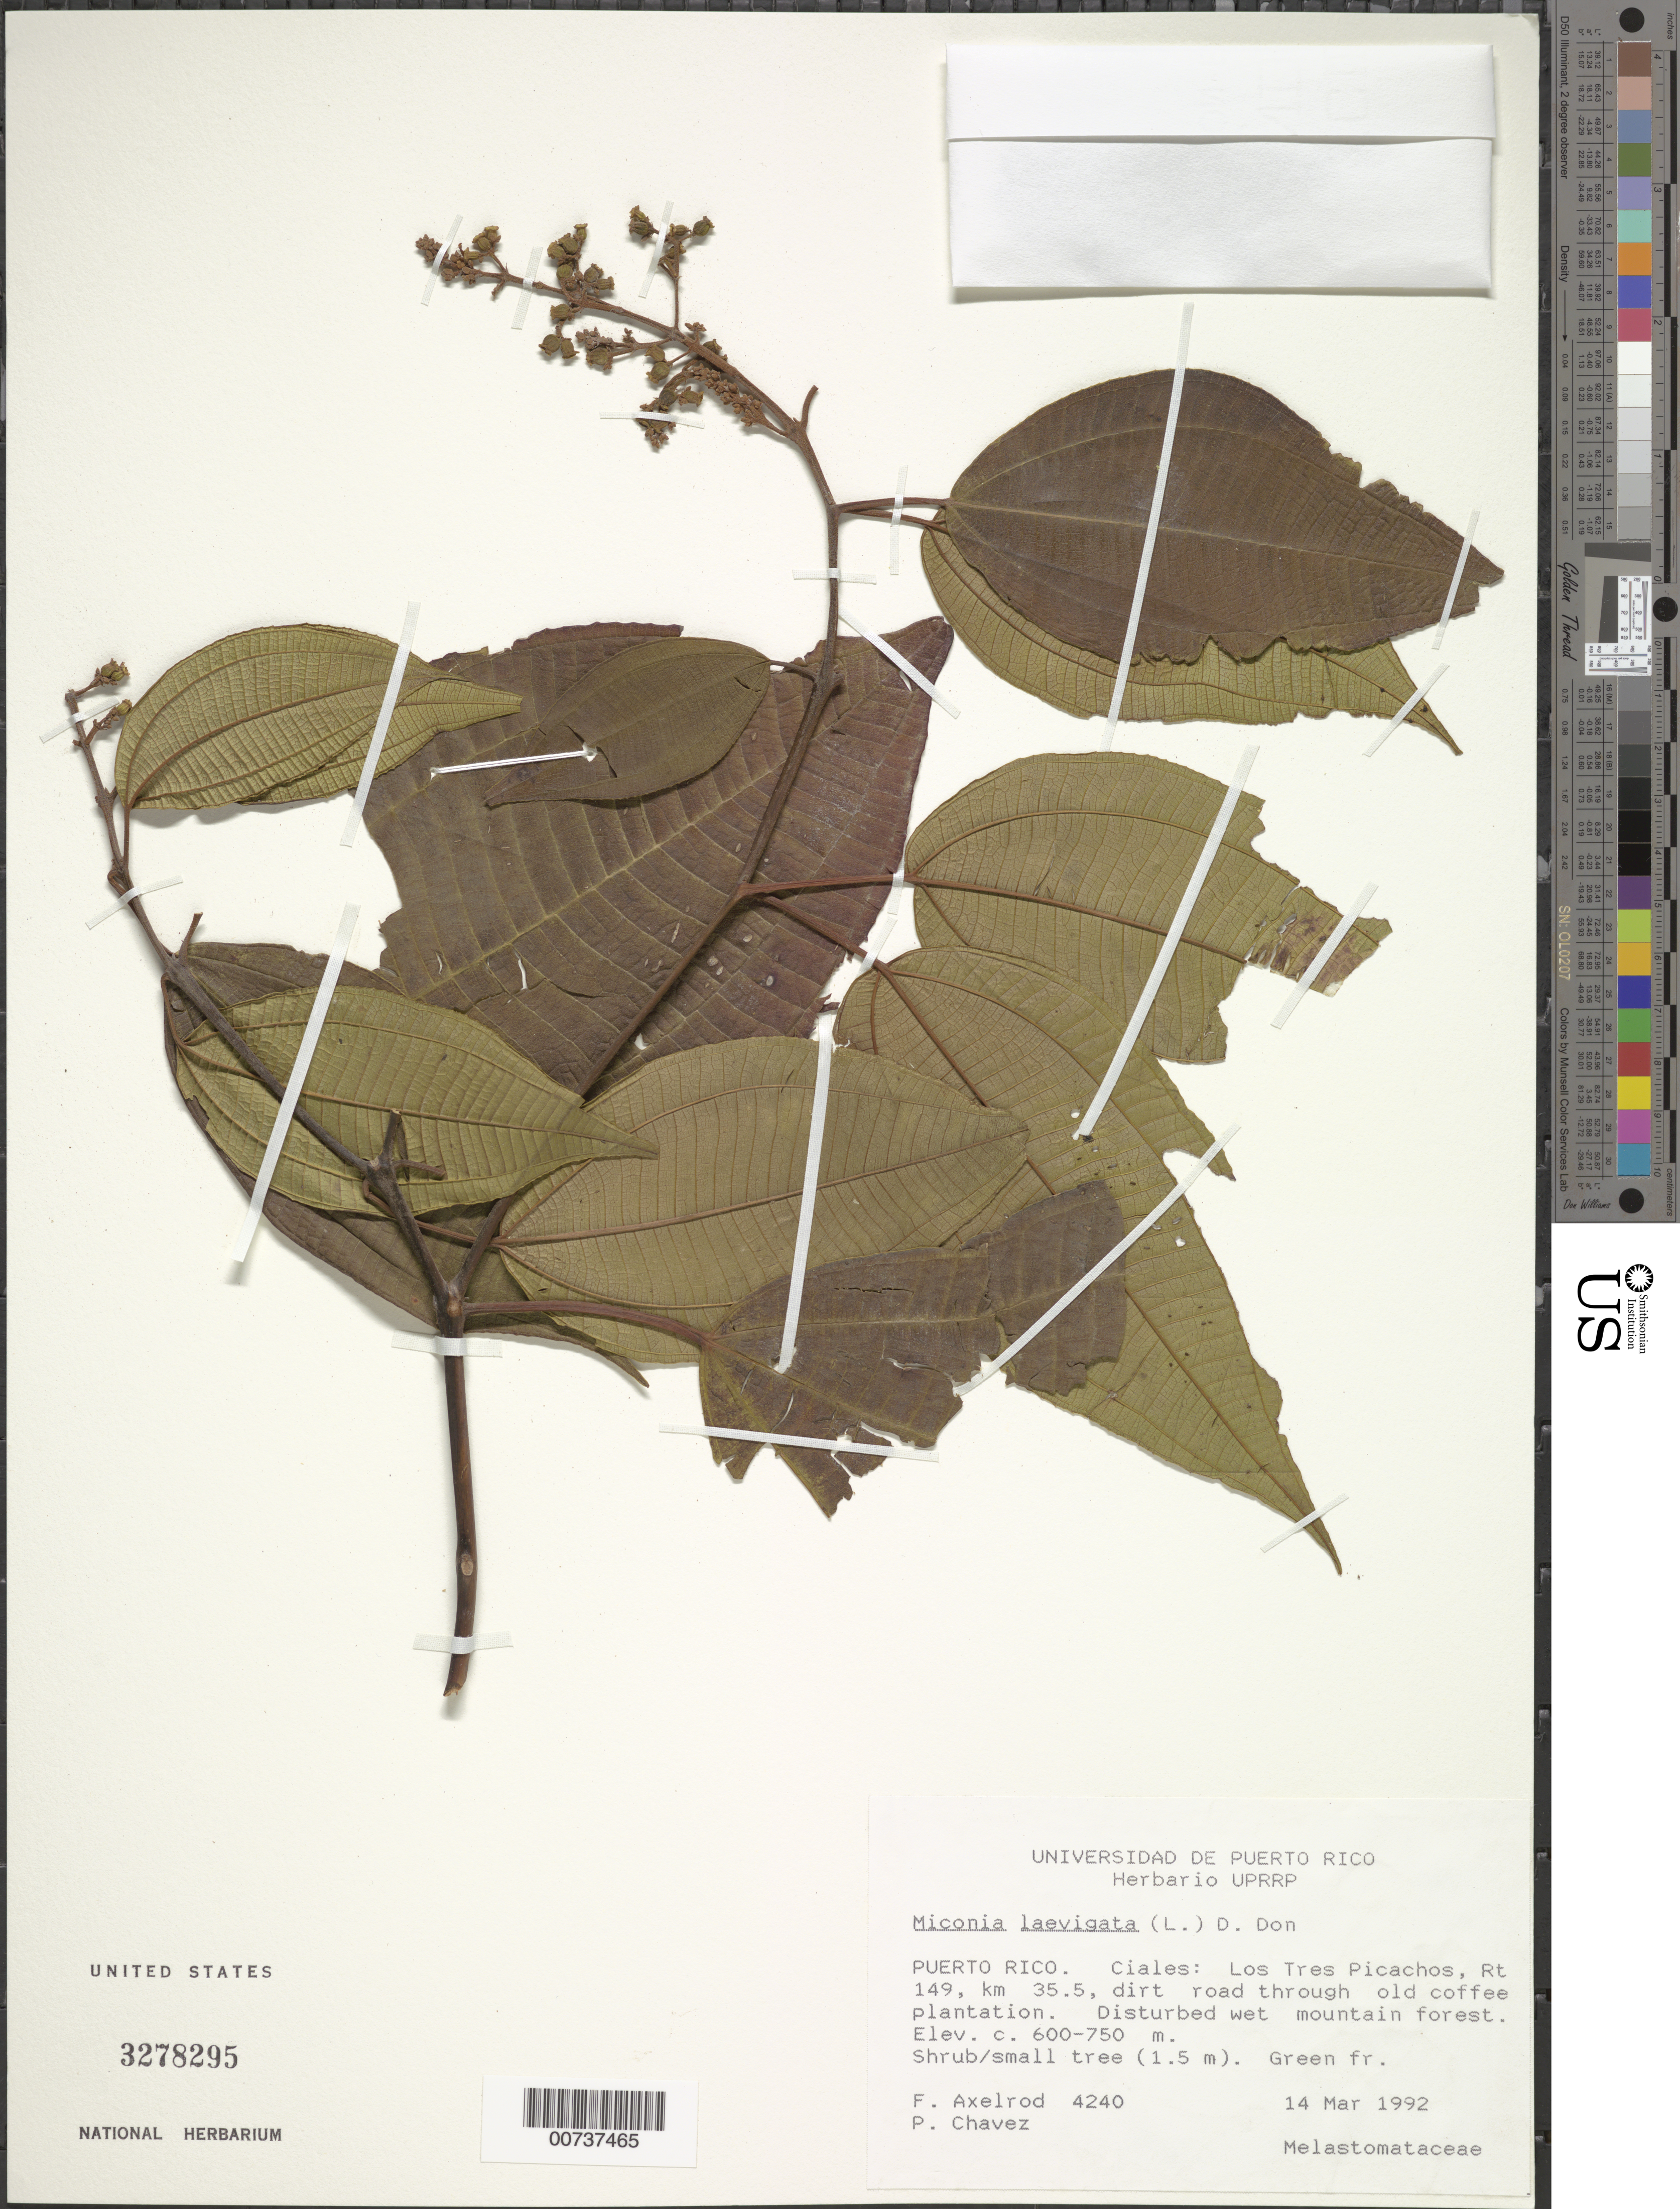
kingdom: Plantae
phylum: Tracheophyta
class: Magnoliopsida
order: Myrtales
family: Melastomataceae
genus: Miconia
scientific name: Miconia laevigata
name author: (L.) D. Don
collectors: F. S. Axelrod & P. Chavez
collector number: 4240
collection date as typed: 14 Mar 1992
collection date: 1992-03-14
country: Puerto Rico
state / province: Ciales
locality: Ciales: Los Tres Picachos, Rt 149, km 35.5, dirt road through old coffee plantation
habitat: Disturbed wet mountain forest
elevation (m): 600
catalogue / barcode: US 3278295